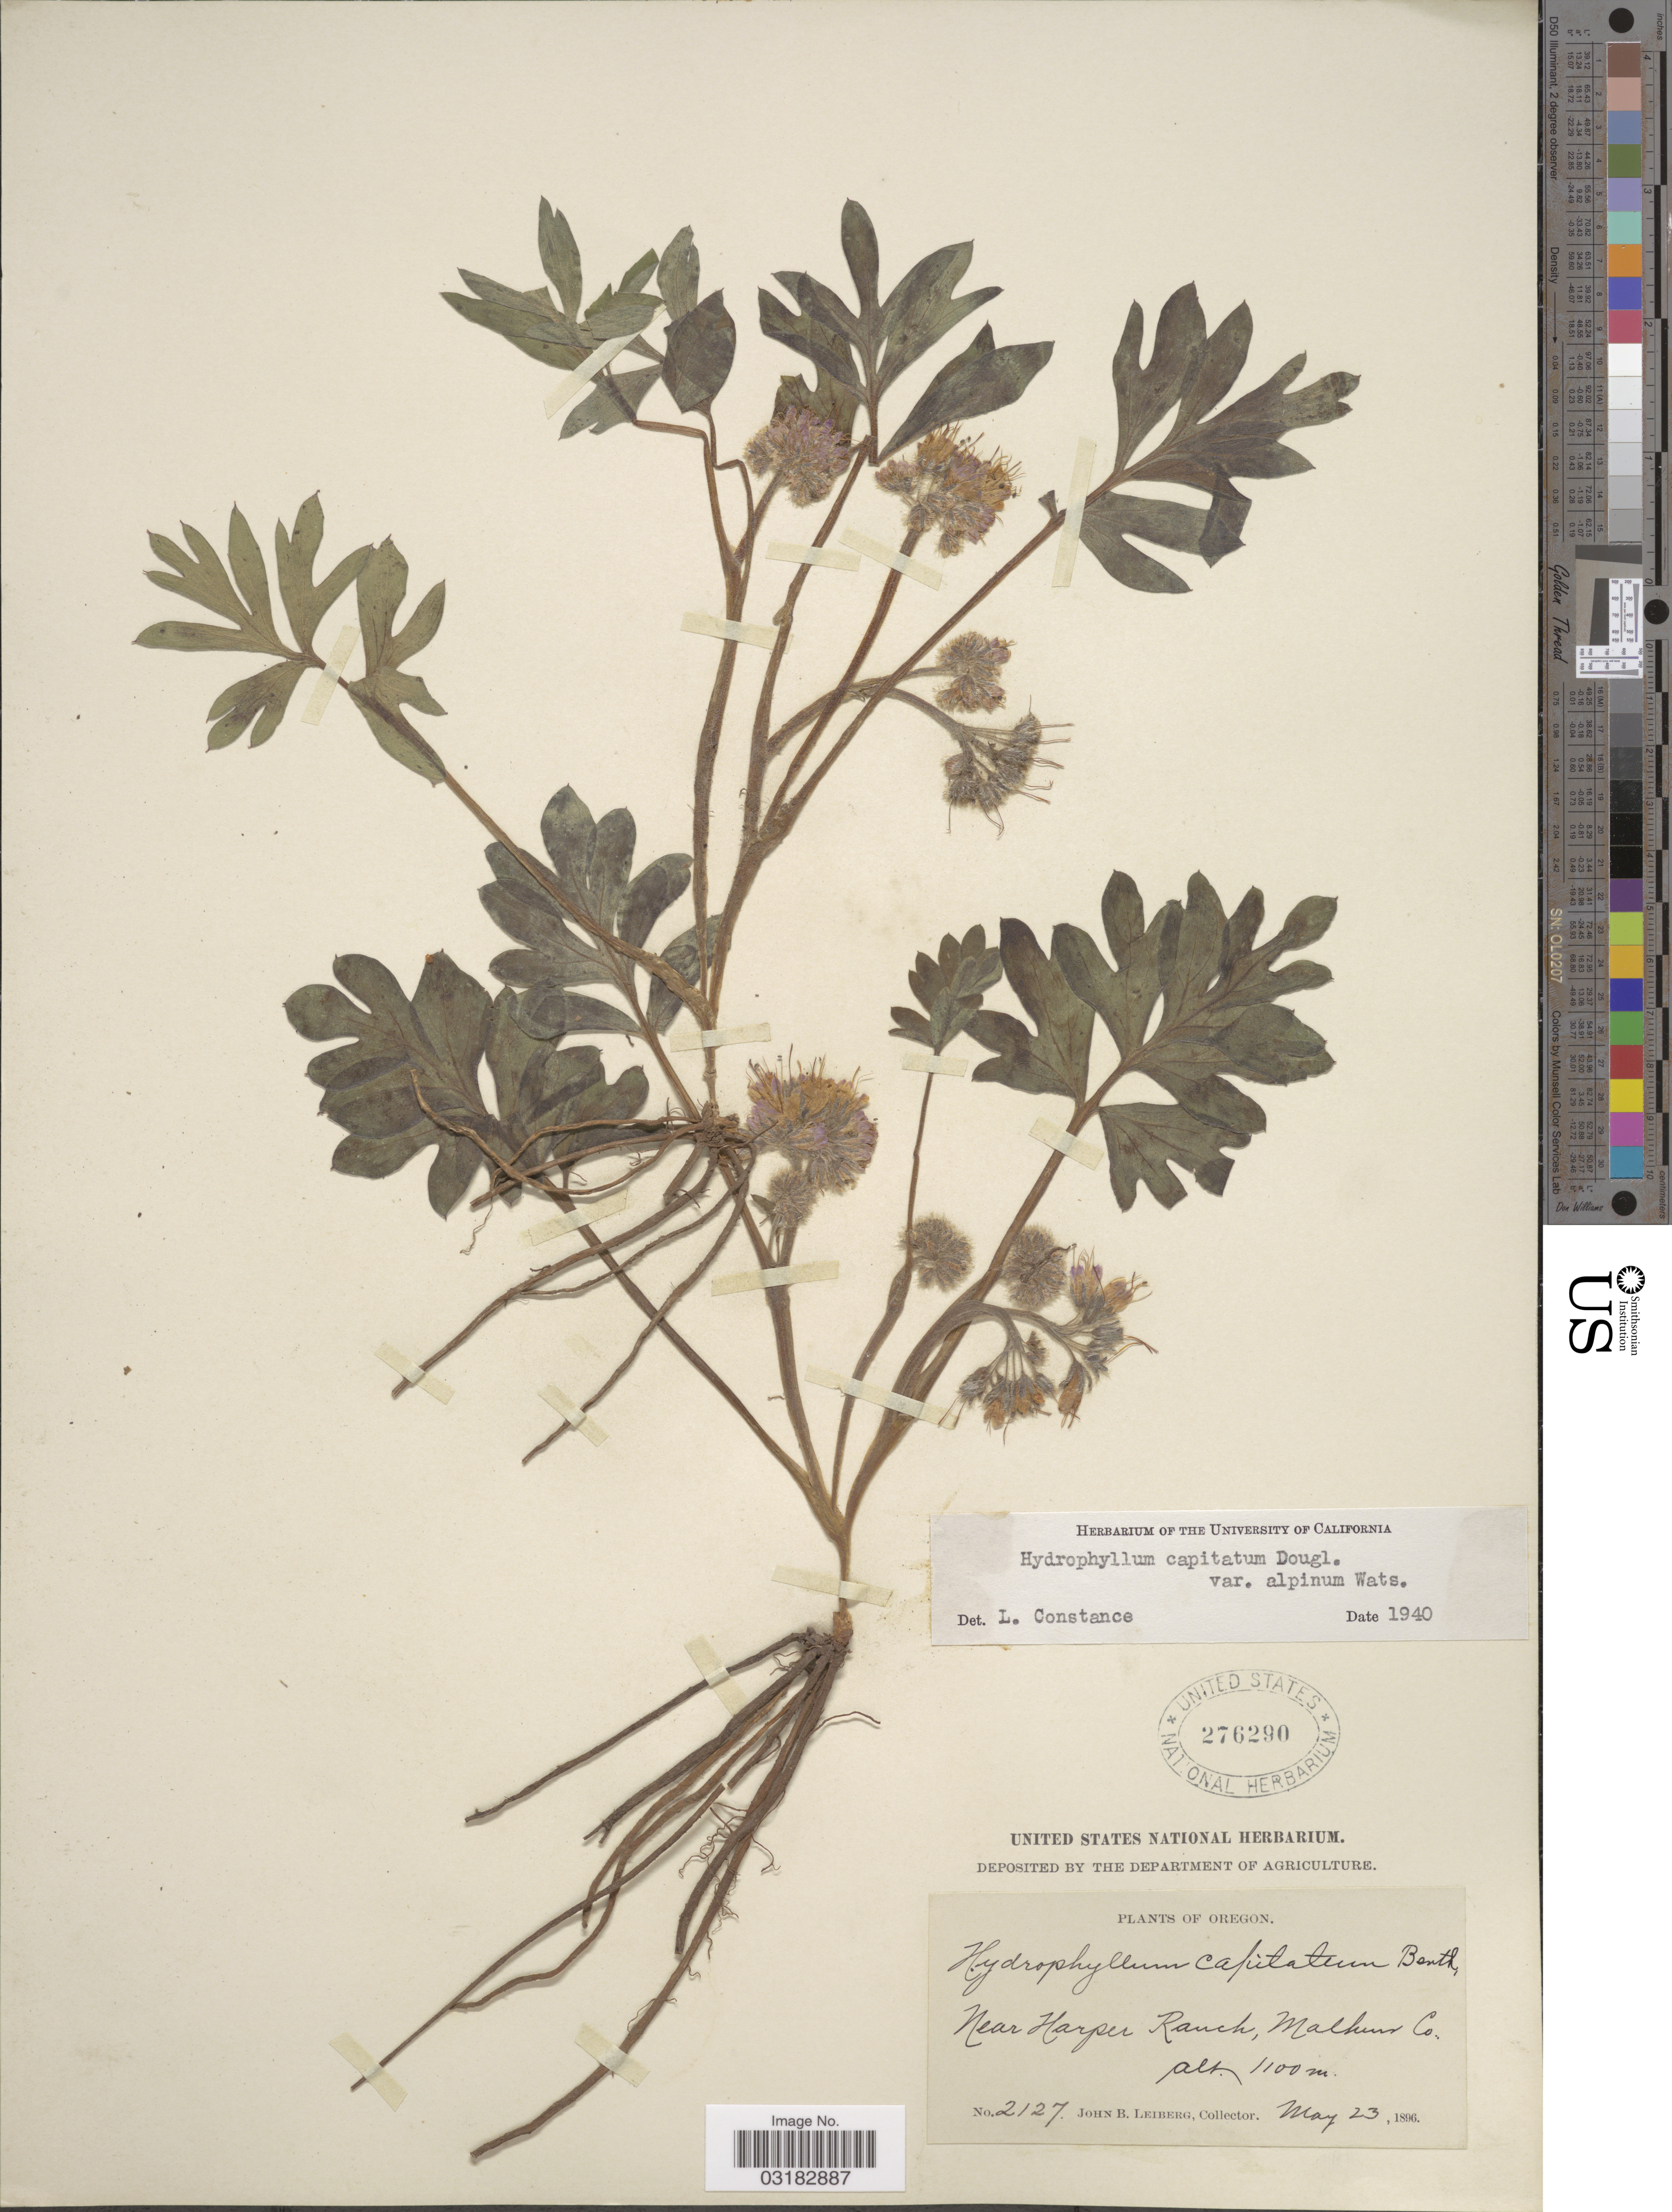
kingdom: Plantae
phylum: Tracheophyta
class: Magnoliopsida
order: Boraginales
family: Hydrophyllaceae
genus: Hydrophyllum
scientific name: Hydrophyllum capitatum var. alpinum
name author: S. Watson in C. King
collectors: J. B. Leiberg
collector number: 2127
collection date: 1896-05-23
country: United States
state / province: Oregon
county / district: Malheur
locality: Near Harper Ranch, Malheur Co.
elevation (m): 1100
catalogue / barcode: US 276290